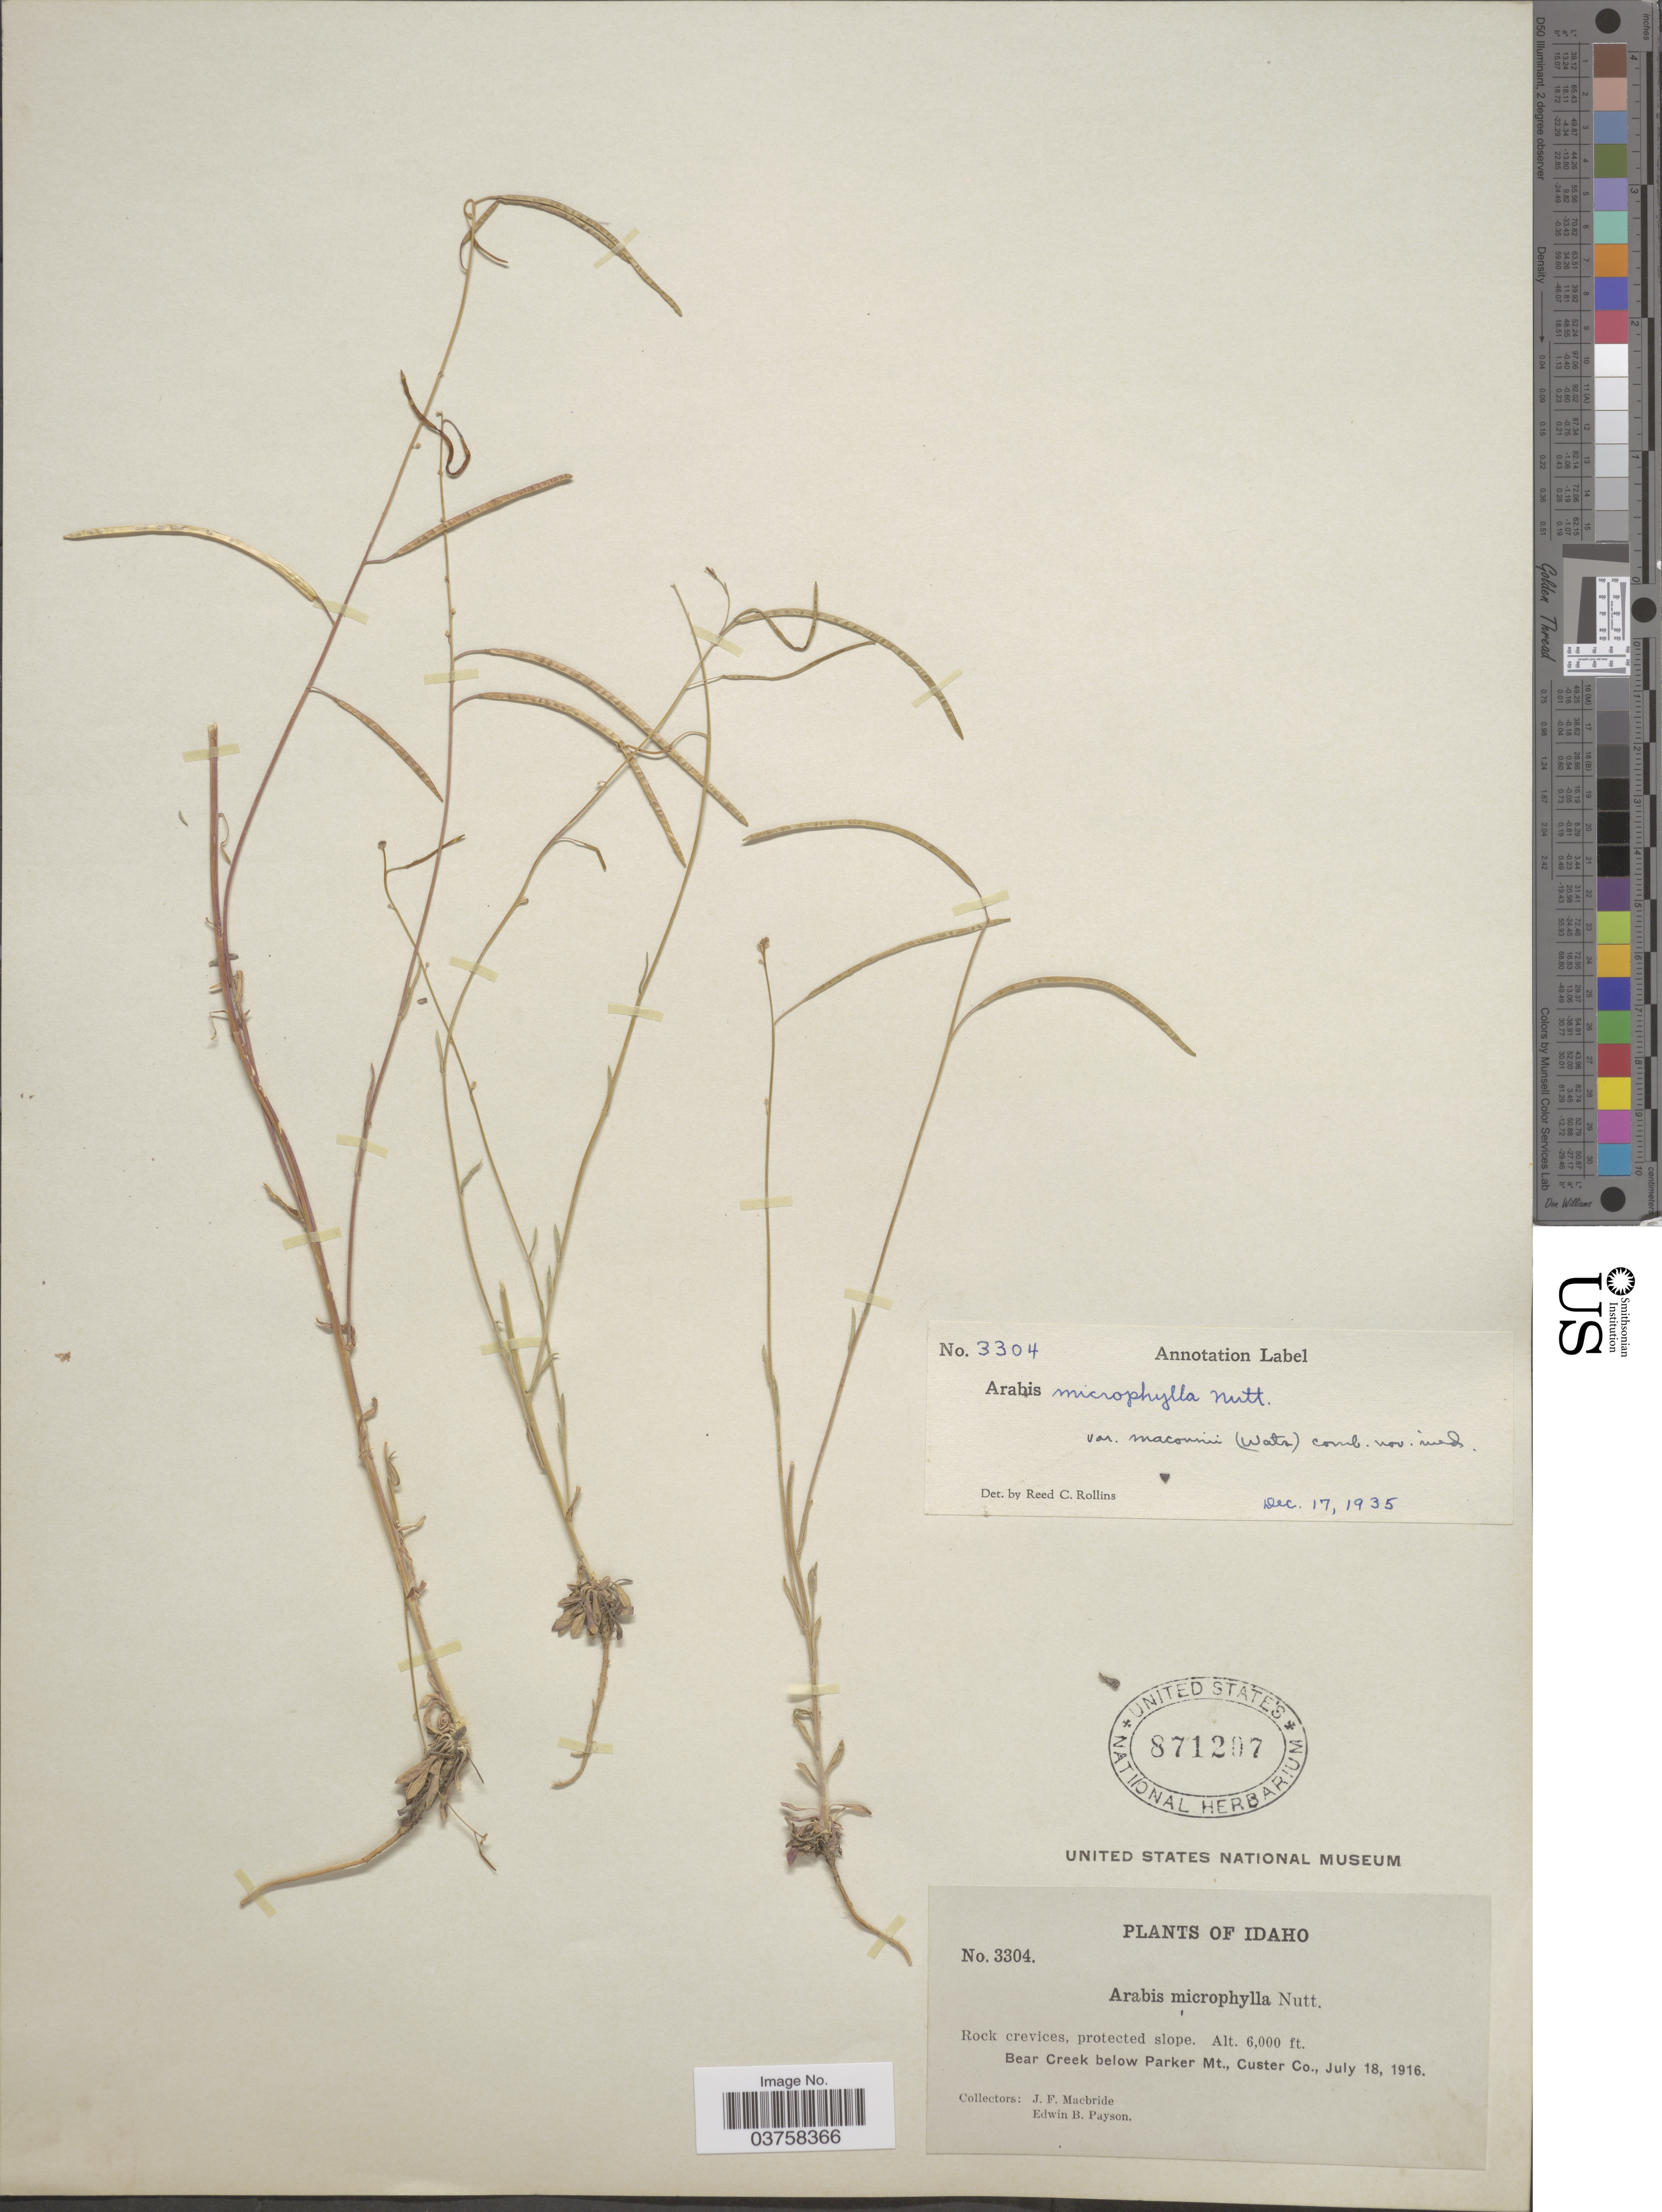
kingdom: Plantae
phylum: Tracheophyta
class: Magnoliopsida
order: Brassicales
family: Brassicaceae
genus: Arabis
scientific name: Arabis microphylla var. macounii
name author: (S. Watson) Rollins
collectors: J. F. Macbride & E. B. Payson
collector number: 3304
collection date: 1916-07-18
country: United States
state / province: Idaho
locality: Bear Creek below Parker Mt., Custer Co.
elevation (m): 1829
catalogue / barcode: US 871207